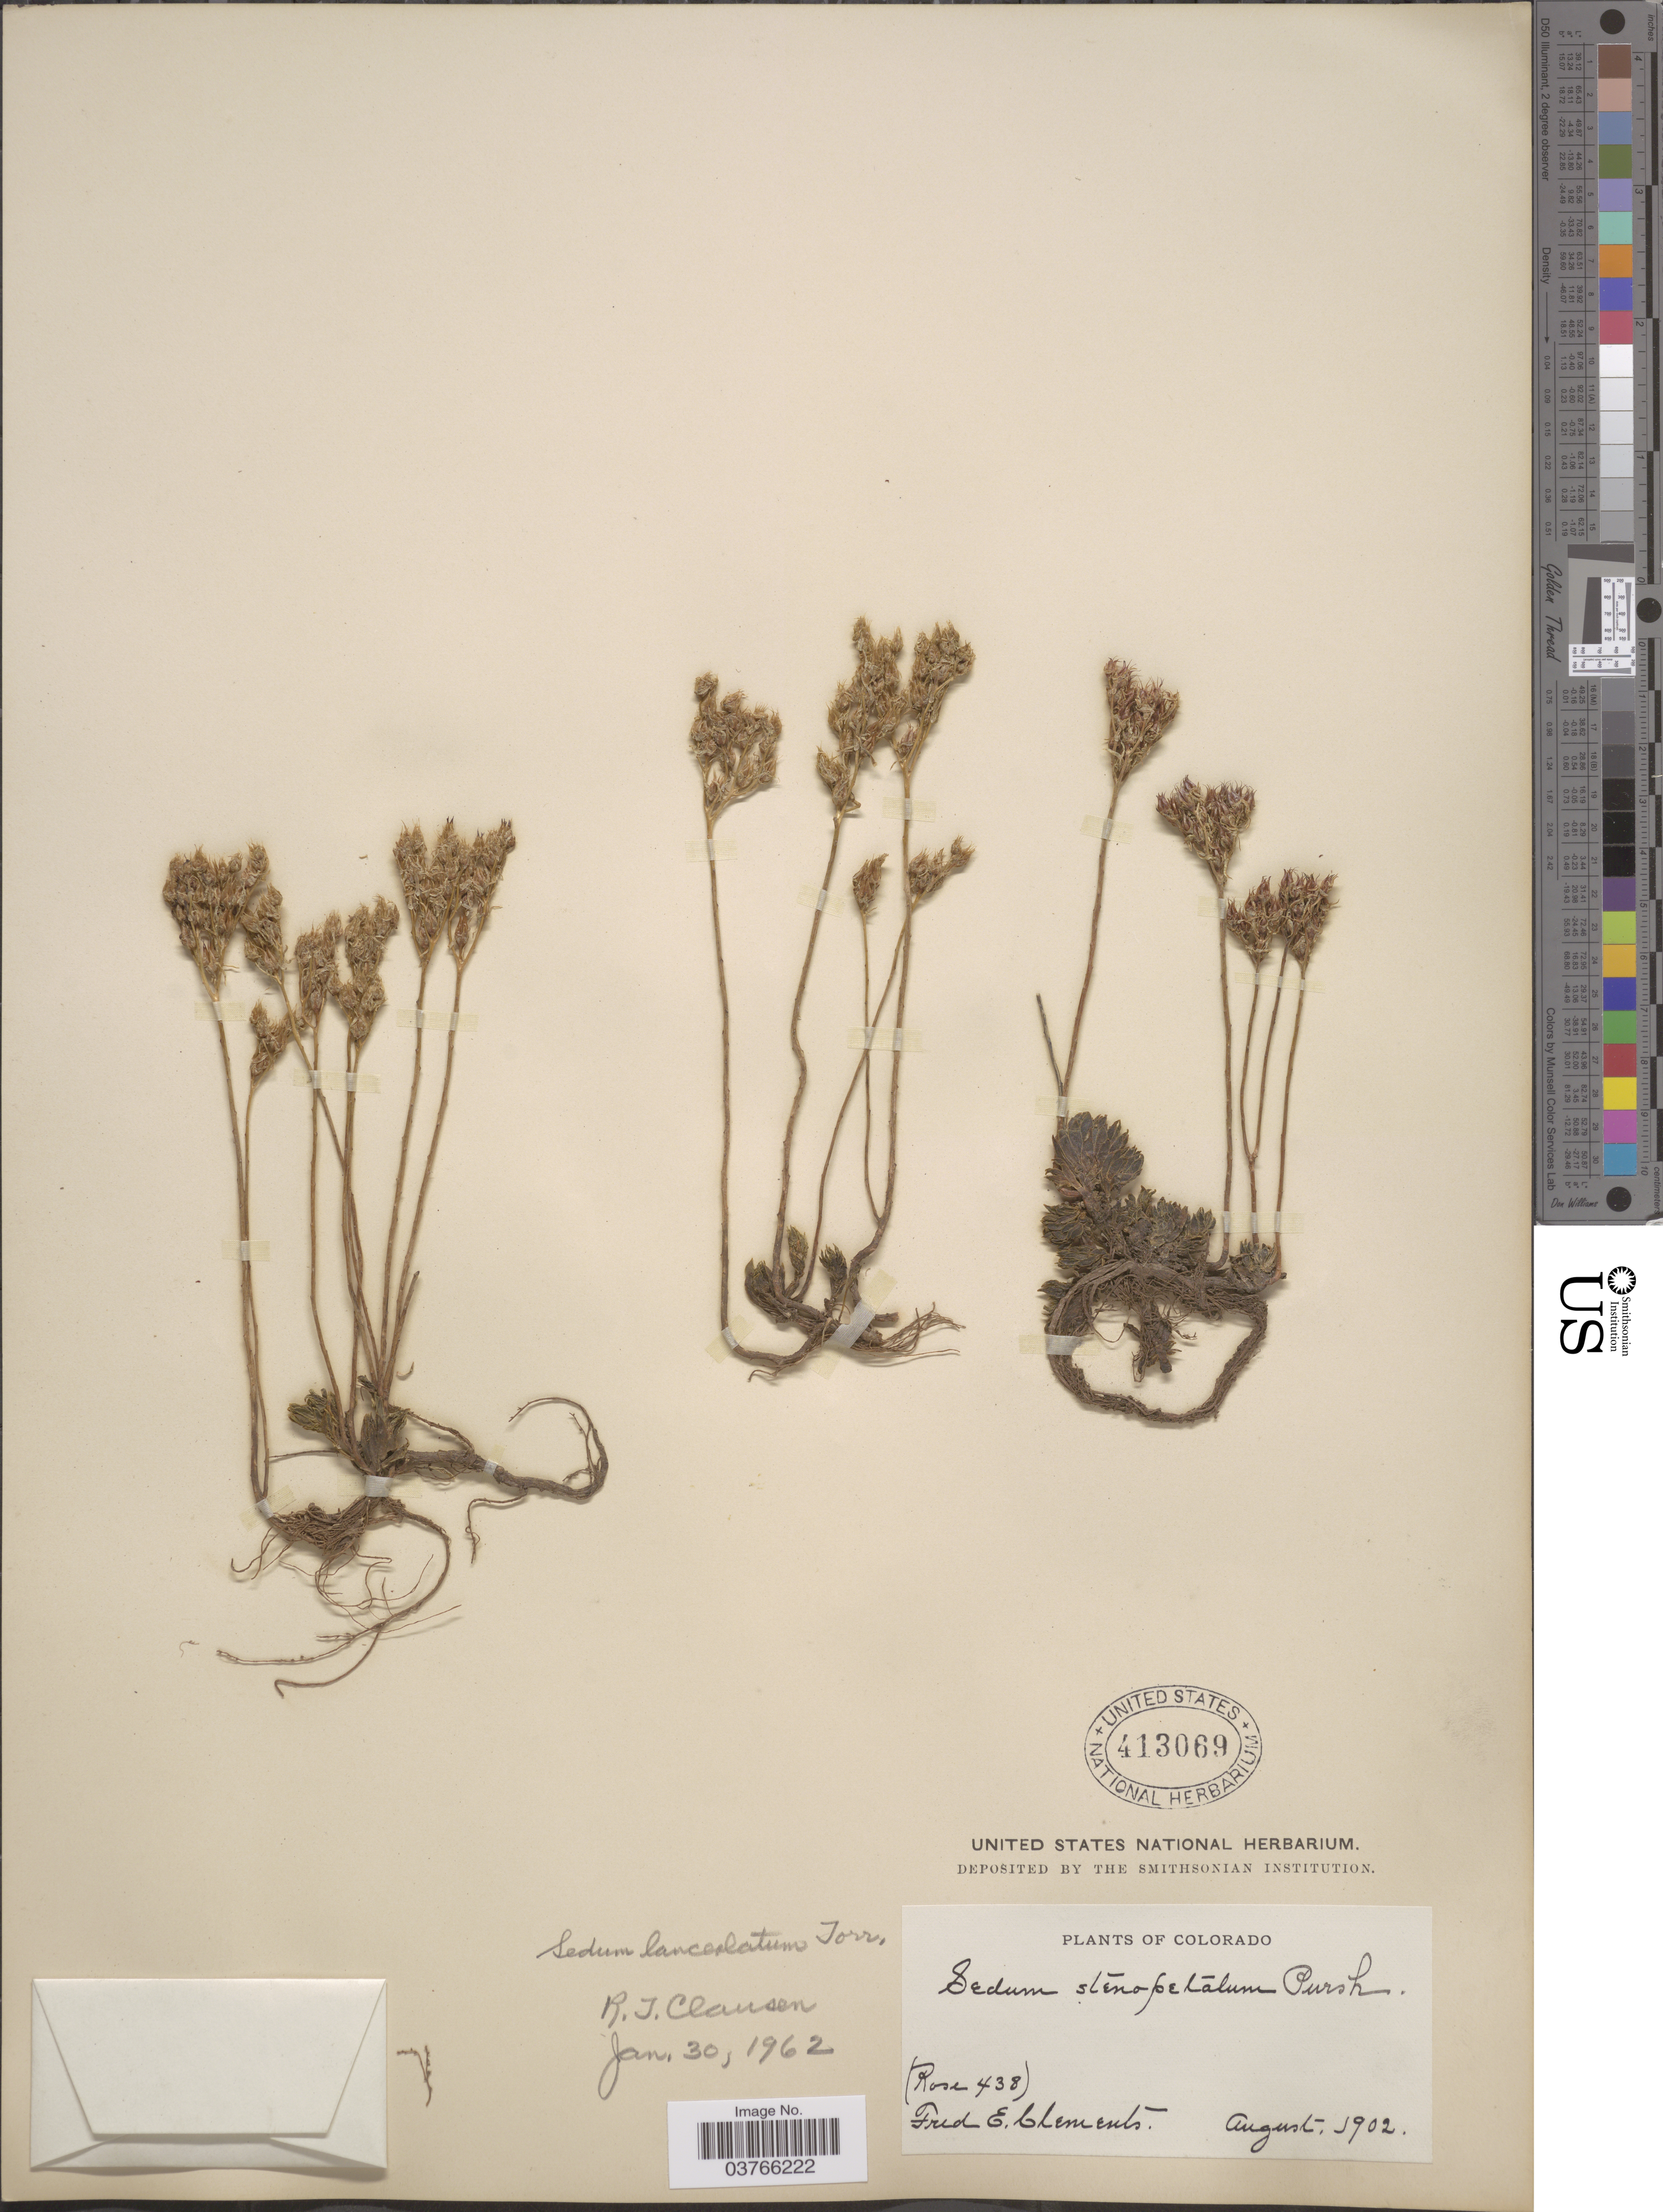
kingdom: Plantae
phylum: Tracheophyta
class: Magnoliopsida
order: Saxifragales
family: Crassulaceae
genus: Sedum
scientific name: Sedum lanceolatum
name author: Torr.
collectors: F. E. Clements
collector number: Rose438?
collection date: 1902-08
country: United States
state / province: Colorado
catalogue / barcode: US 413069